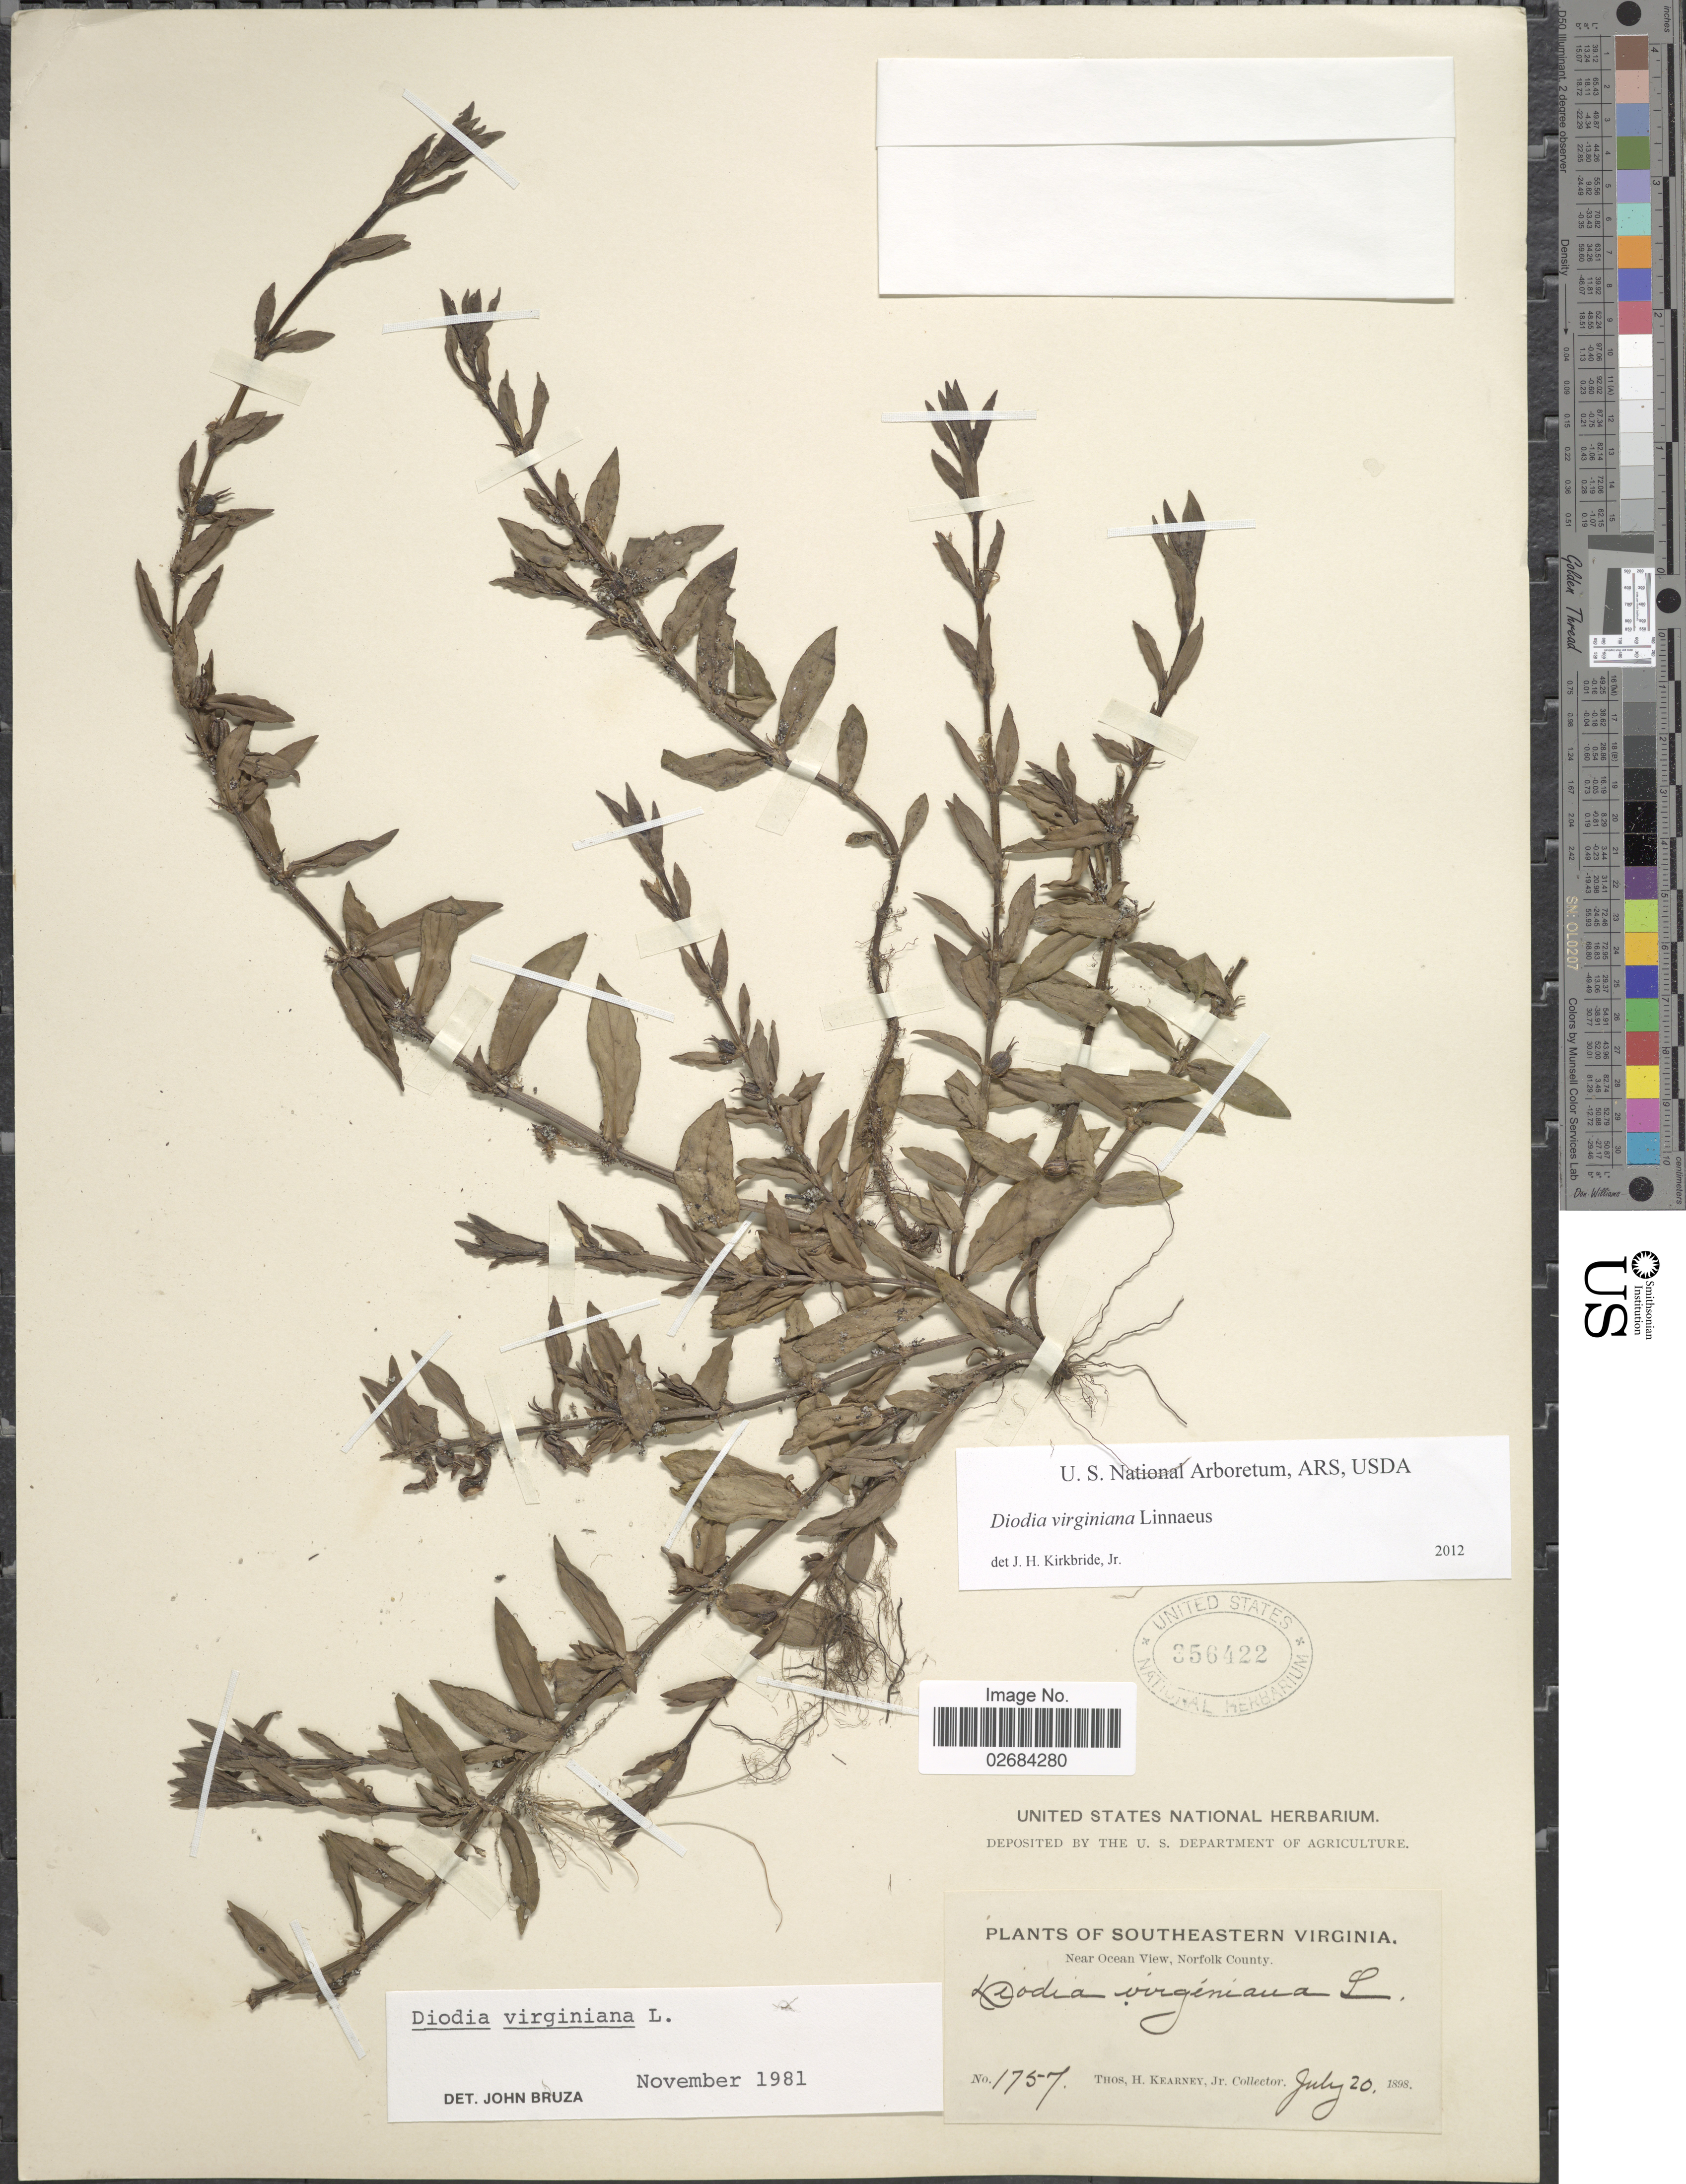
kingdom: Plantae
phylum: Tracheophyta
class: Magnoliopsida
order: Gentianales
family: Rubiaceae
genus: Diodia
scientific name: Diodia virginiana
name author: L.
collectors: T. H. Kearney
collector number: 1757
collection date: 1898-07-20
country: United States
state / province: Virginia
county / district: City of Norfolk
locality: Southeastern Virginia. Near Ocean View, Norfolk County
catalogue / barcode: US 356422